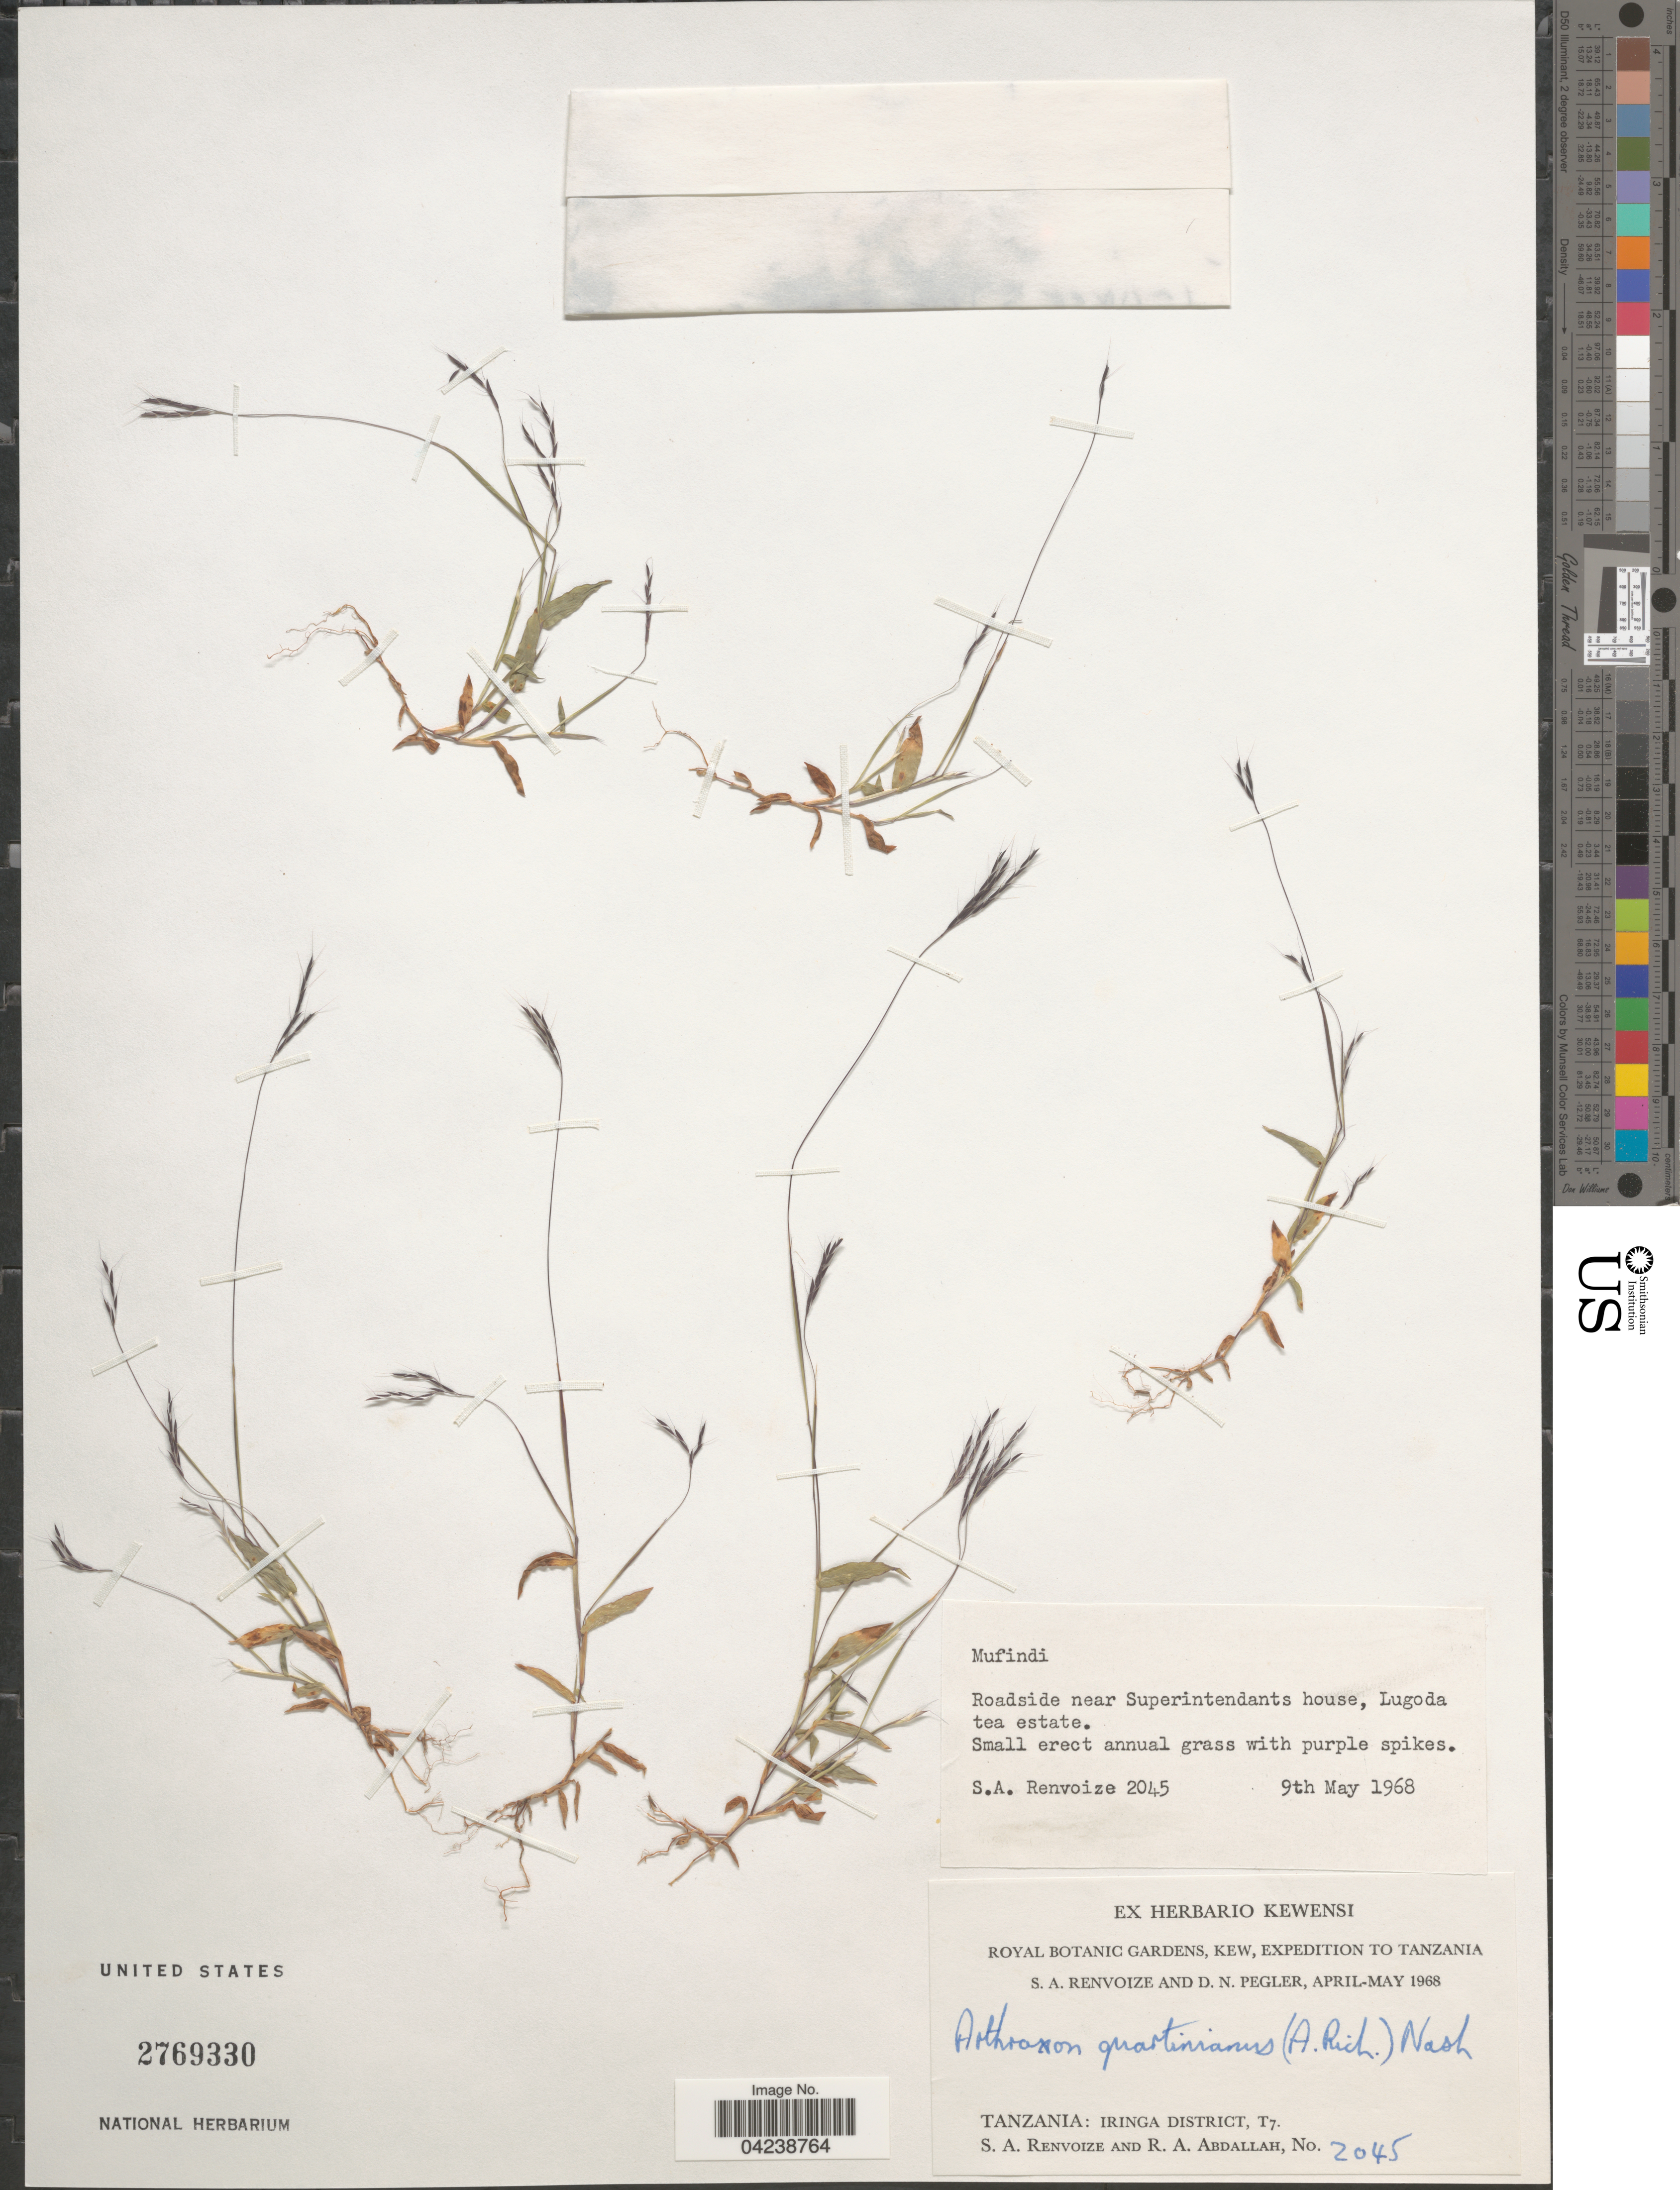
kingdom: Plantae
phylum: Tracheophyta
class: Liliopsida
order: Poales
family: Poaceae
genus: Arthraxon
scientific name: Arthraxon hispidus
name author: (Thunb.) Makino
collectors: S. A. Renvoize & R. Abdallah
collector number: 2045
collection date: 1968-05-09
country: Tanzania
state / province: Iringa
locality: Mufinfi. Roadside near Superintendants house, Lugoda tea estate. Royal Botanic Gardens, Kew, Expedition To Tanzania, April-May 1968. Iringa District, T7.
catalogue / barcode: US 2769330